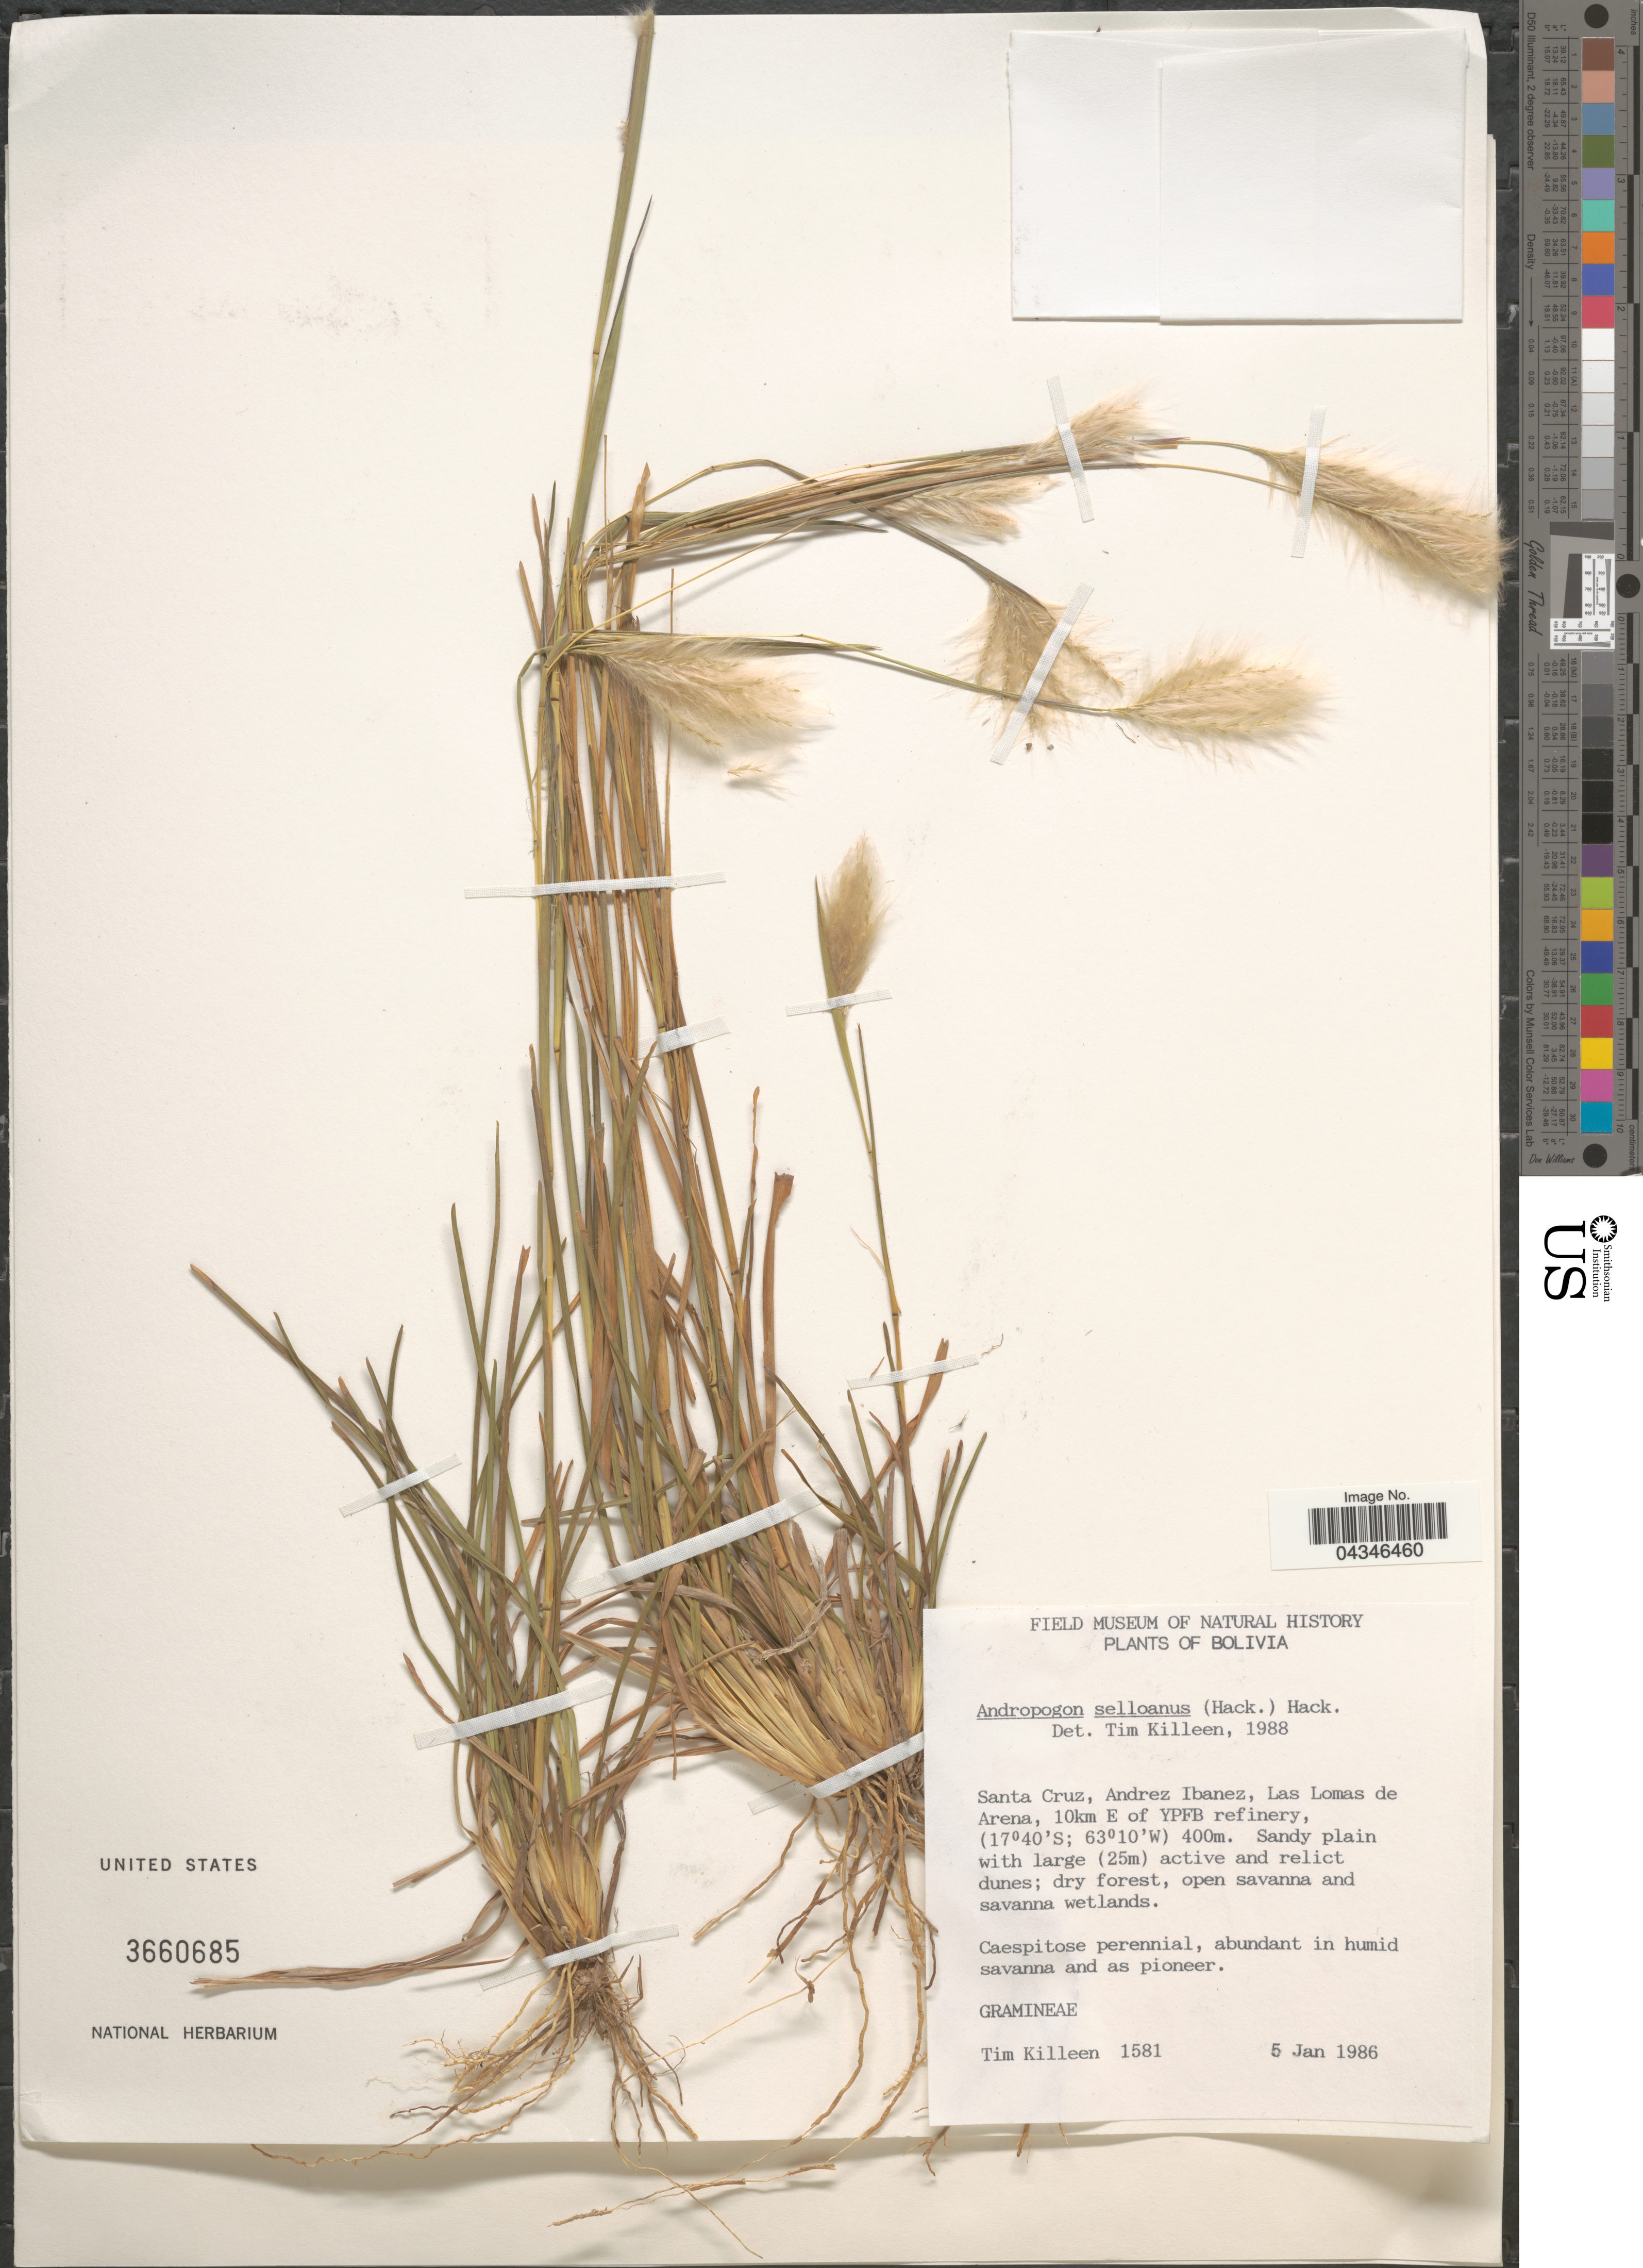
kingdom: Plantae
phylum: Tracheophyta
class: Liliopsida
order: Poales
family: Poaceae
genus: Andropogon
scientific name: Andropogon selloanus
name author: (Hack.) Hack.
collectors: T. J. Killeen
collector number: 1581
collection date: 1986-01-05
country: Bolivia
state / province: Santa Cruz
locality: Andres Ibanez, Las Lomas de Arena, 10km E of YPFB refinery.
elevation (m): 400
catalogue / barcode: US 3660685